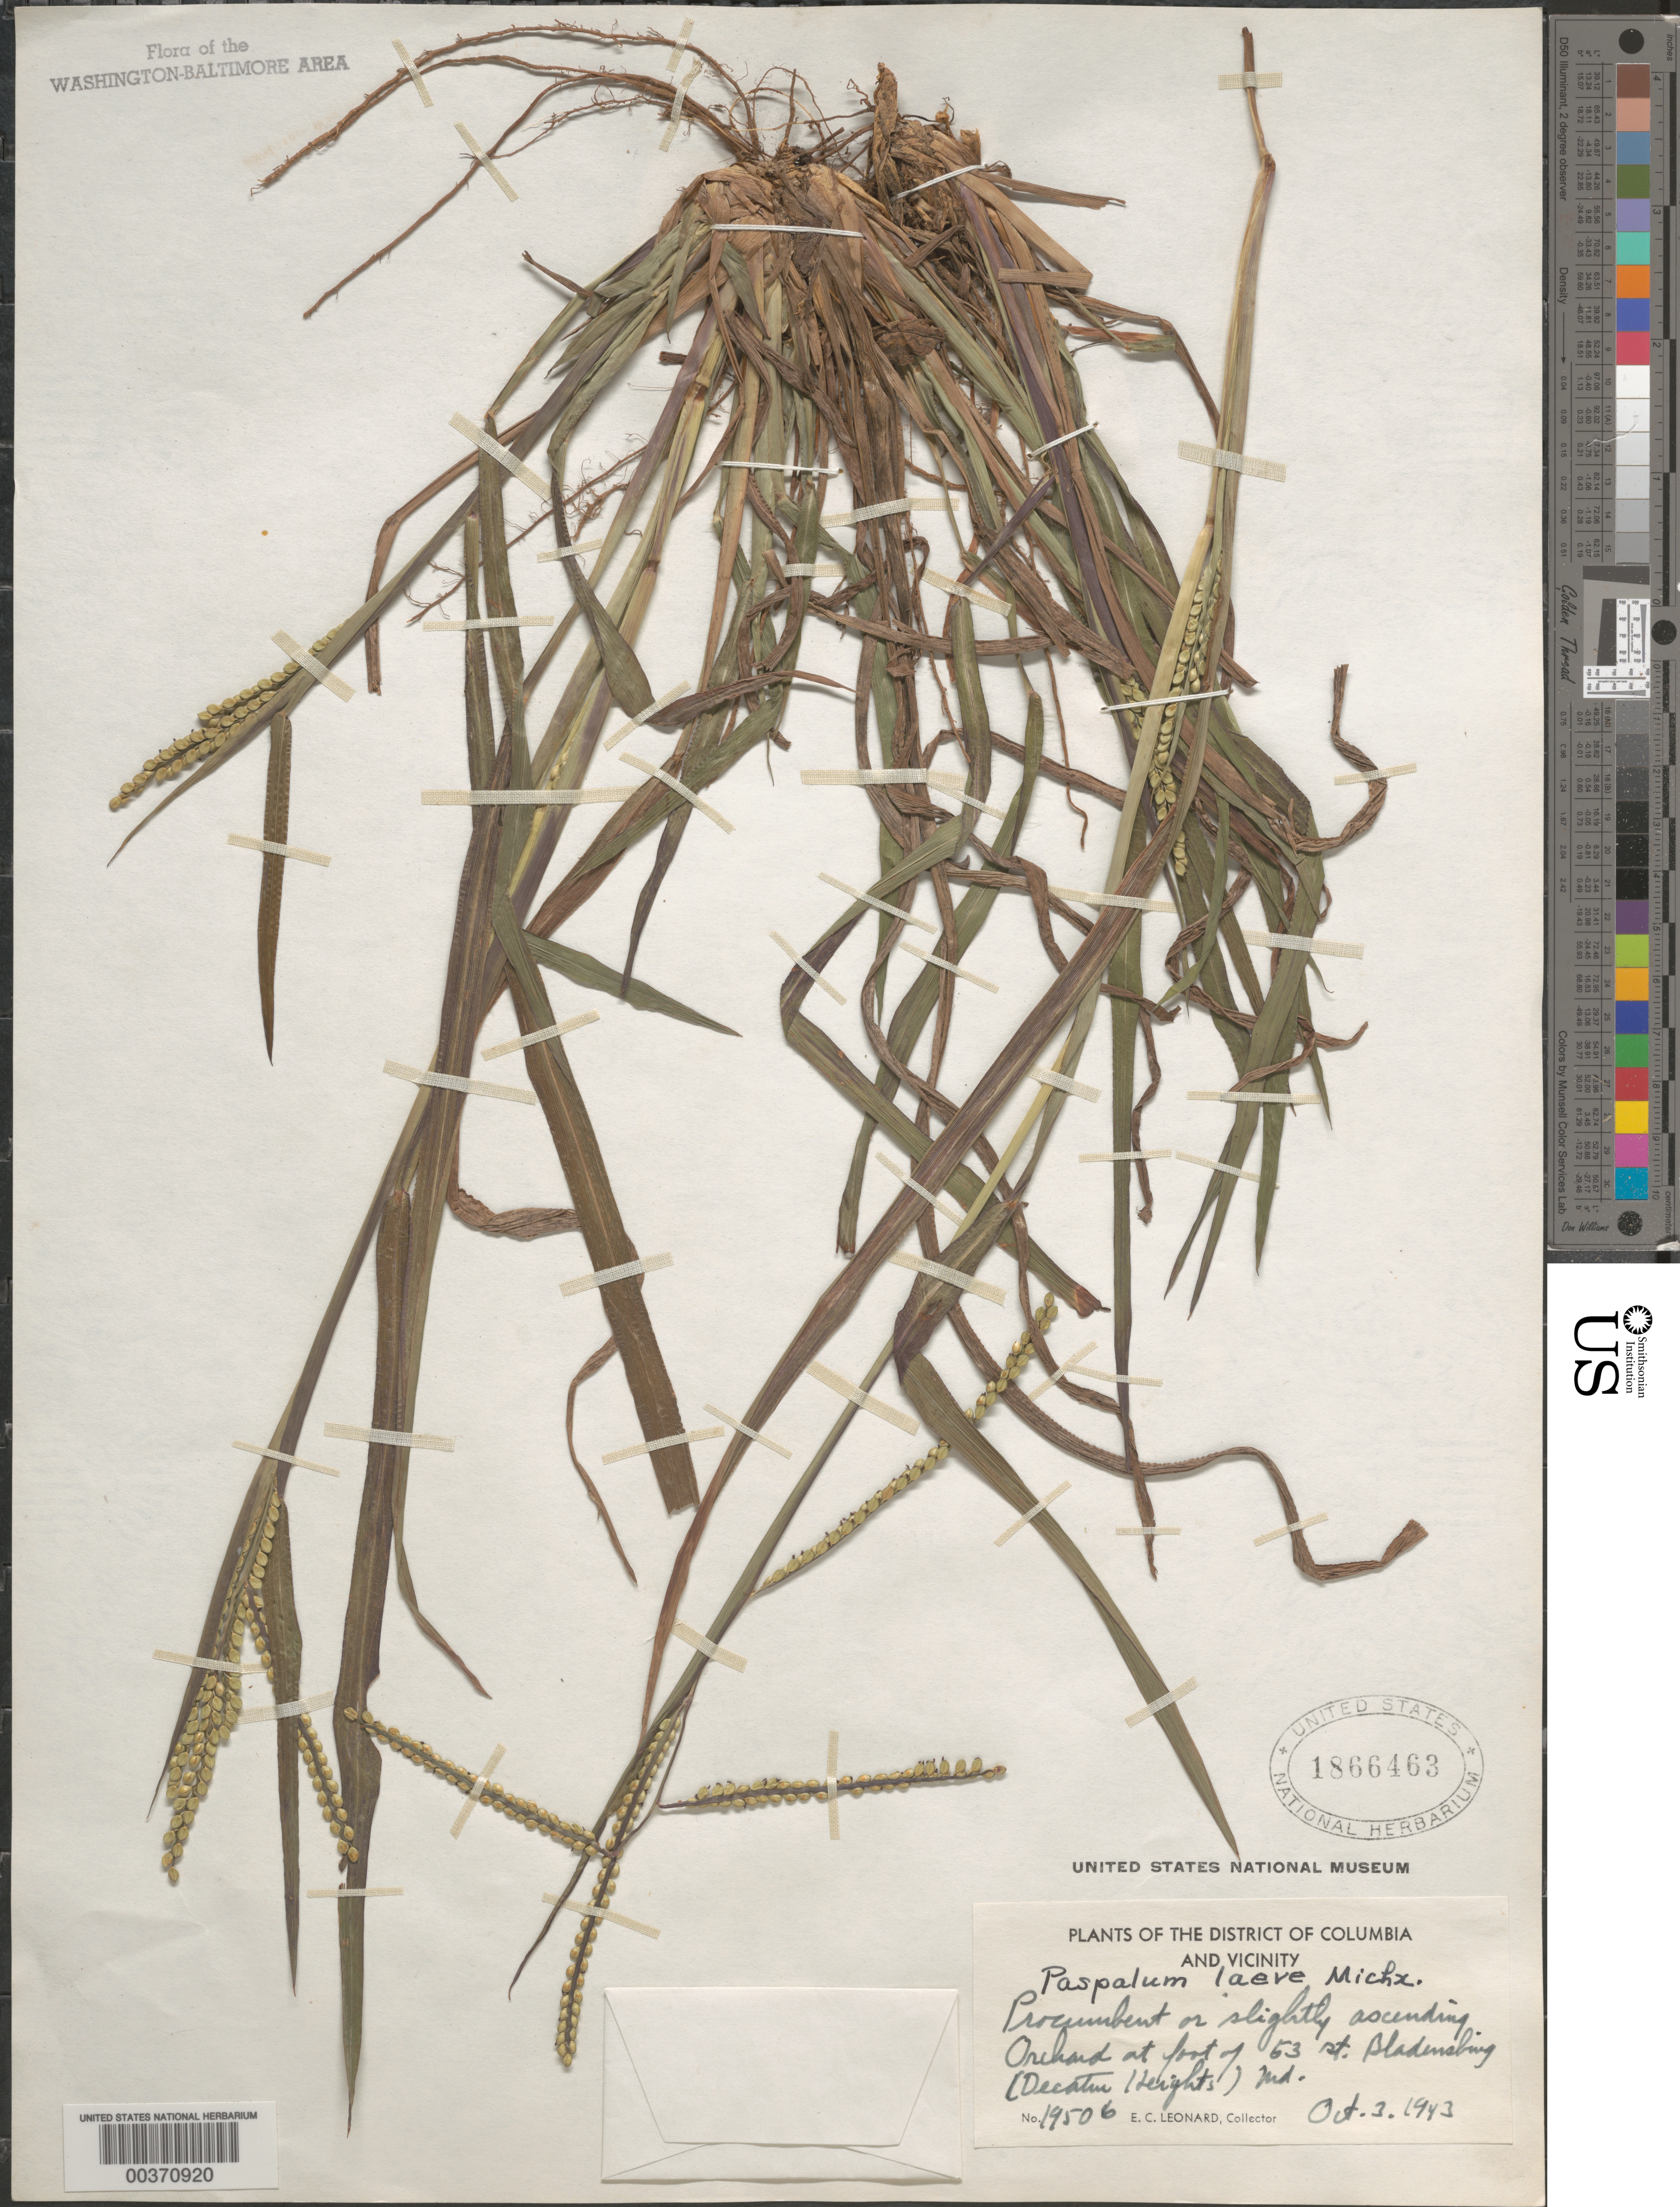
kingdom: Plantae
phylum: Tracheophyta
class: Liliopsida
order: Poales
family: Poaceae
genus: Paspalum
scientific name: Paspalum laeve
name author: Michx.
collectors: E. C. Leonard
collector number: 19506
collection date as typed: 03 Oct 1943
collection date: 1943-10-03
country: United States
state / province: Maryland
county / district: Prince George's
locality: Bladensburg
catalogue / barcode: US 1866463